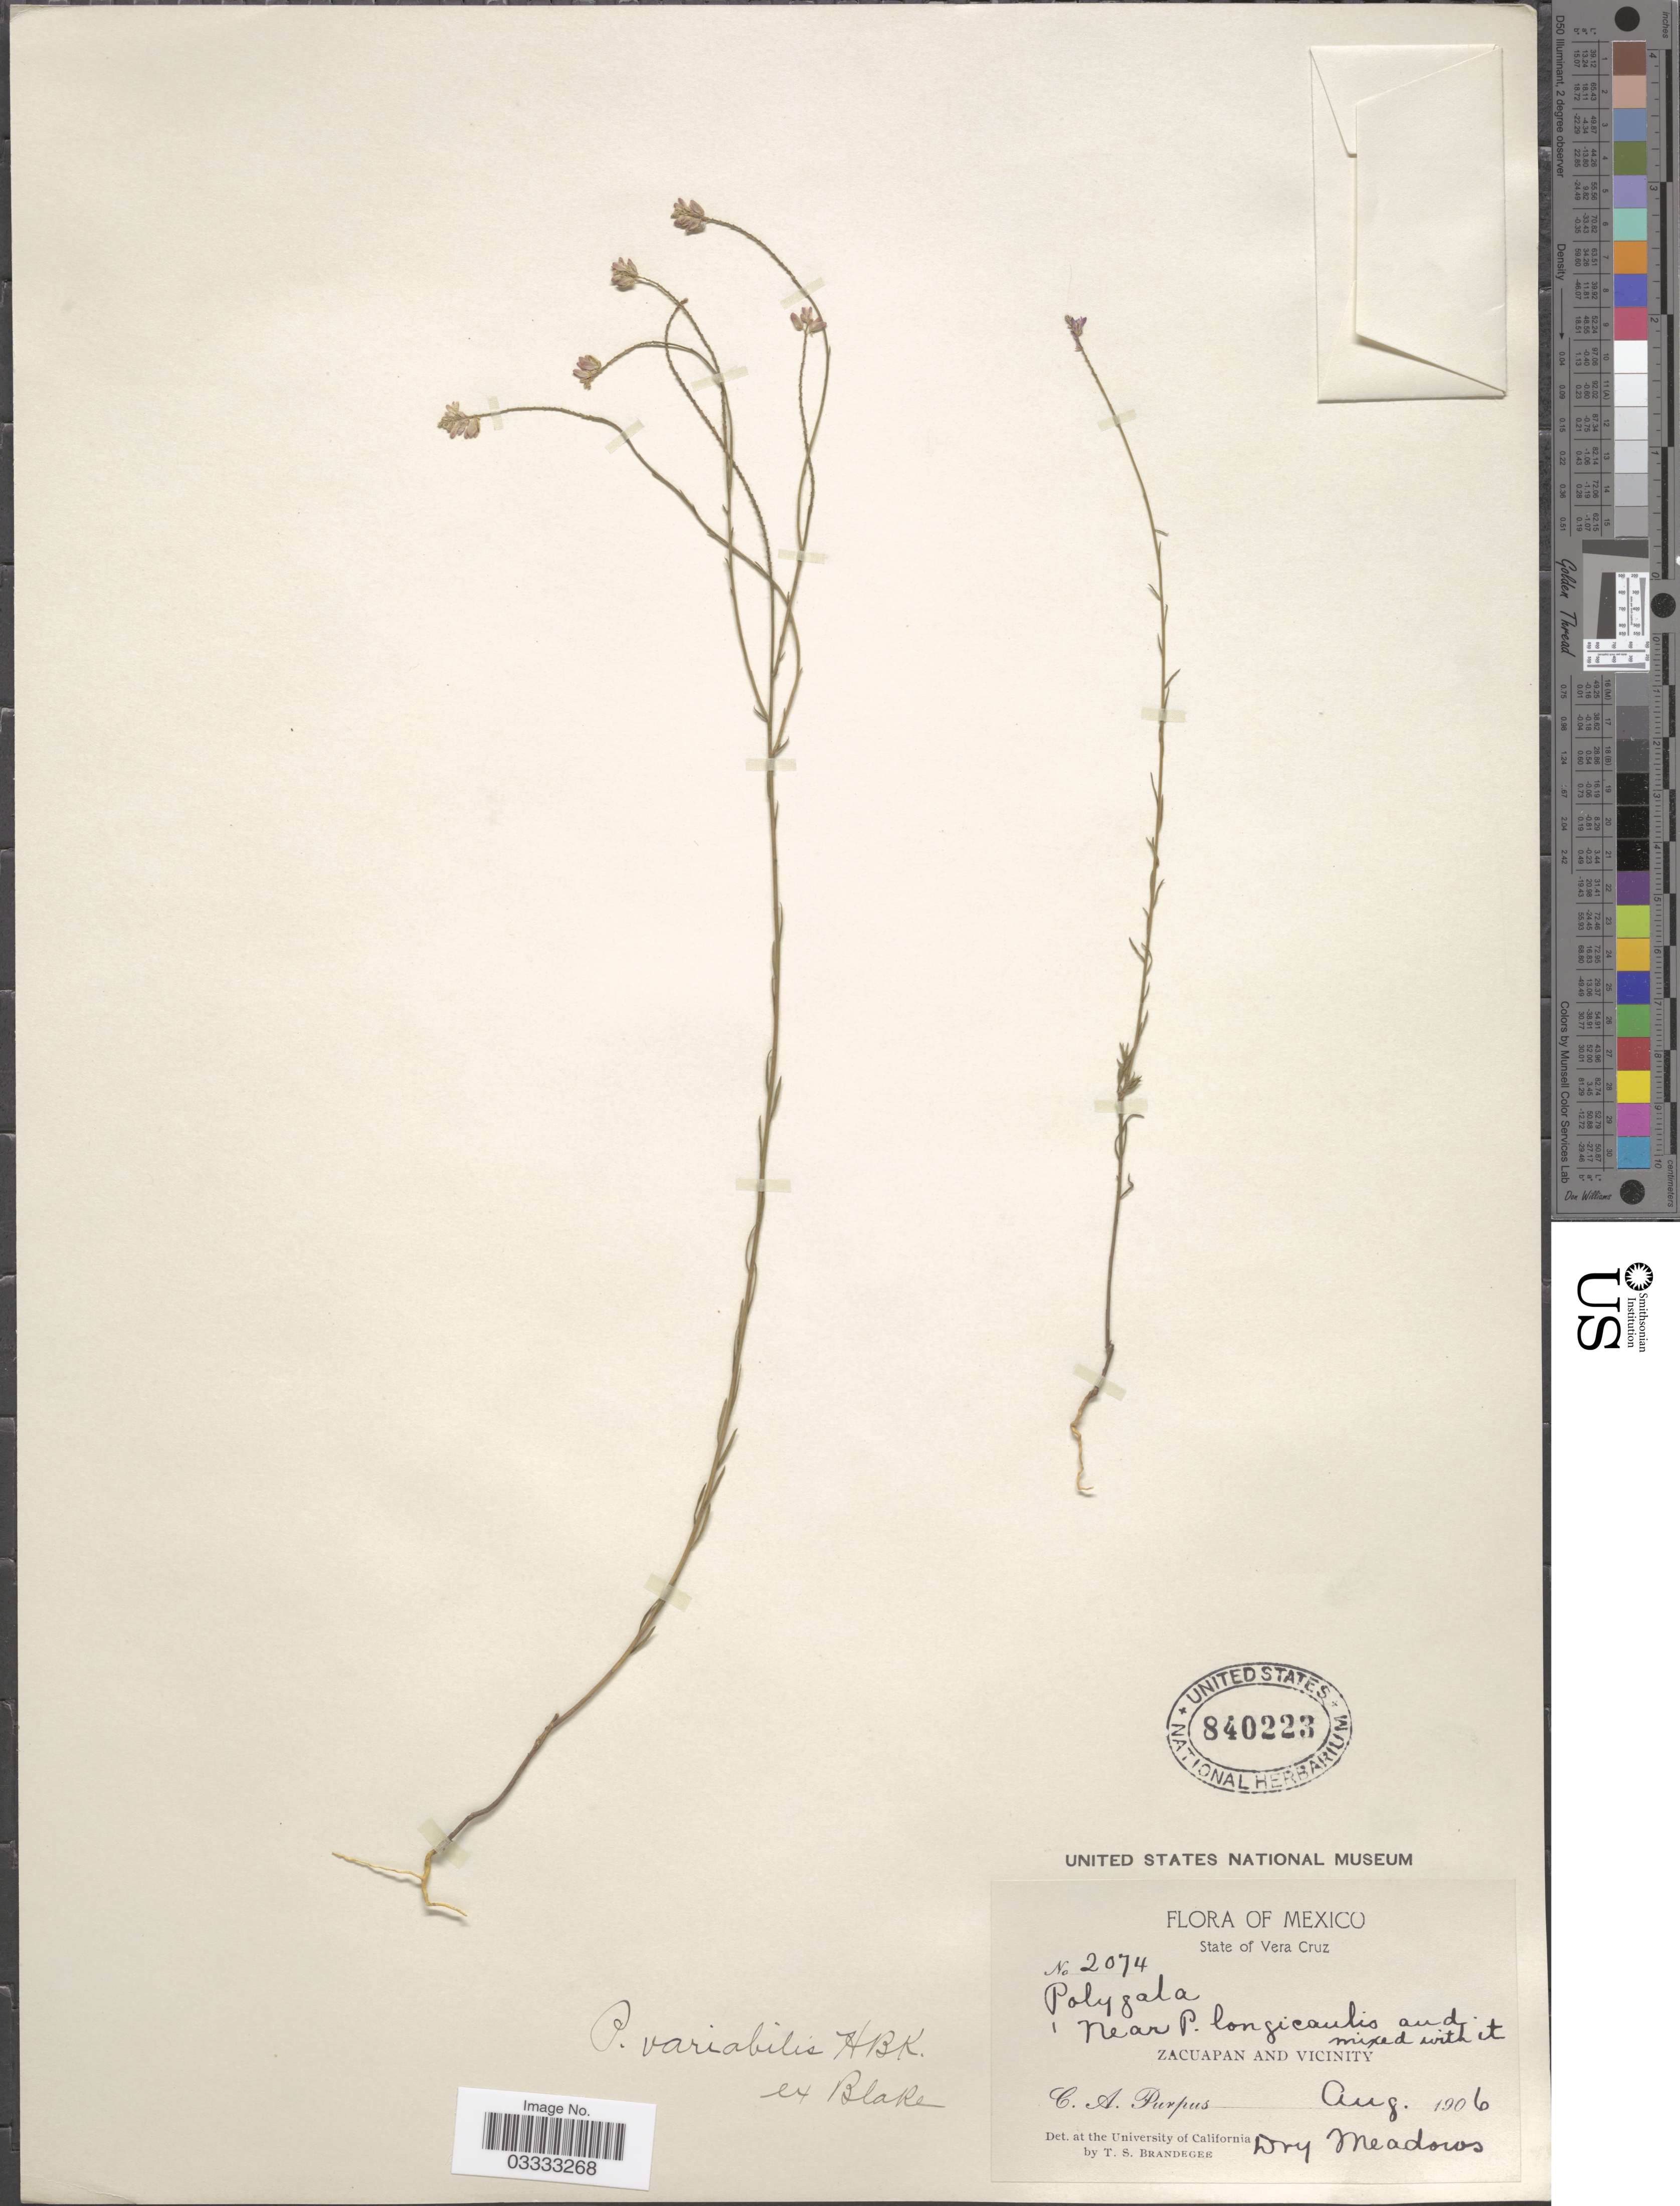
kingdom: Plantae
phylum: Tracheophyta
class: Magnoliopsida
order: Fabales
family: Polygalaceae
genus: Polygala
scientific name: Polygala variabilis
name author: Kunth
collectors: C. A. Purpus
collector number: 2074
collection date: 1906-08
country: Mexico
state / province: Veracruz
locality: Vera Cruz. Zacuapan and vicinity.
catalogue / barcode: US 840223